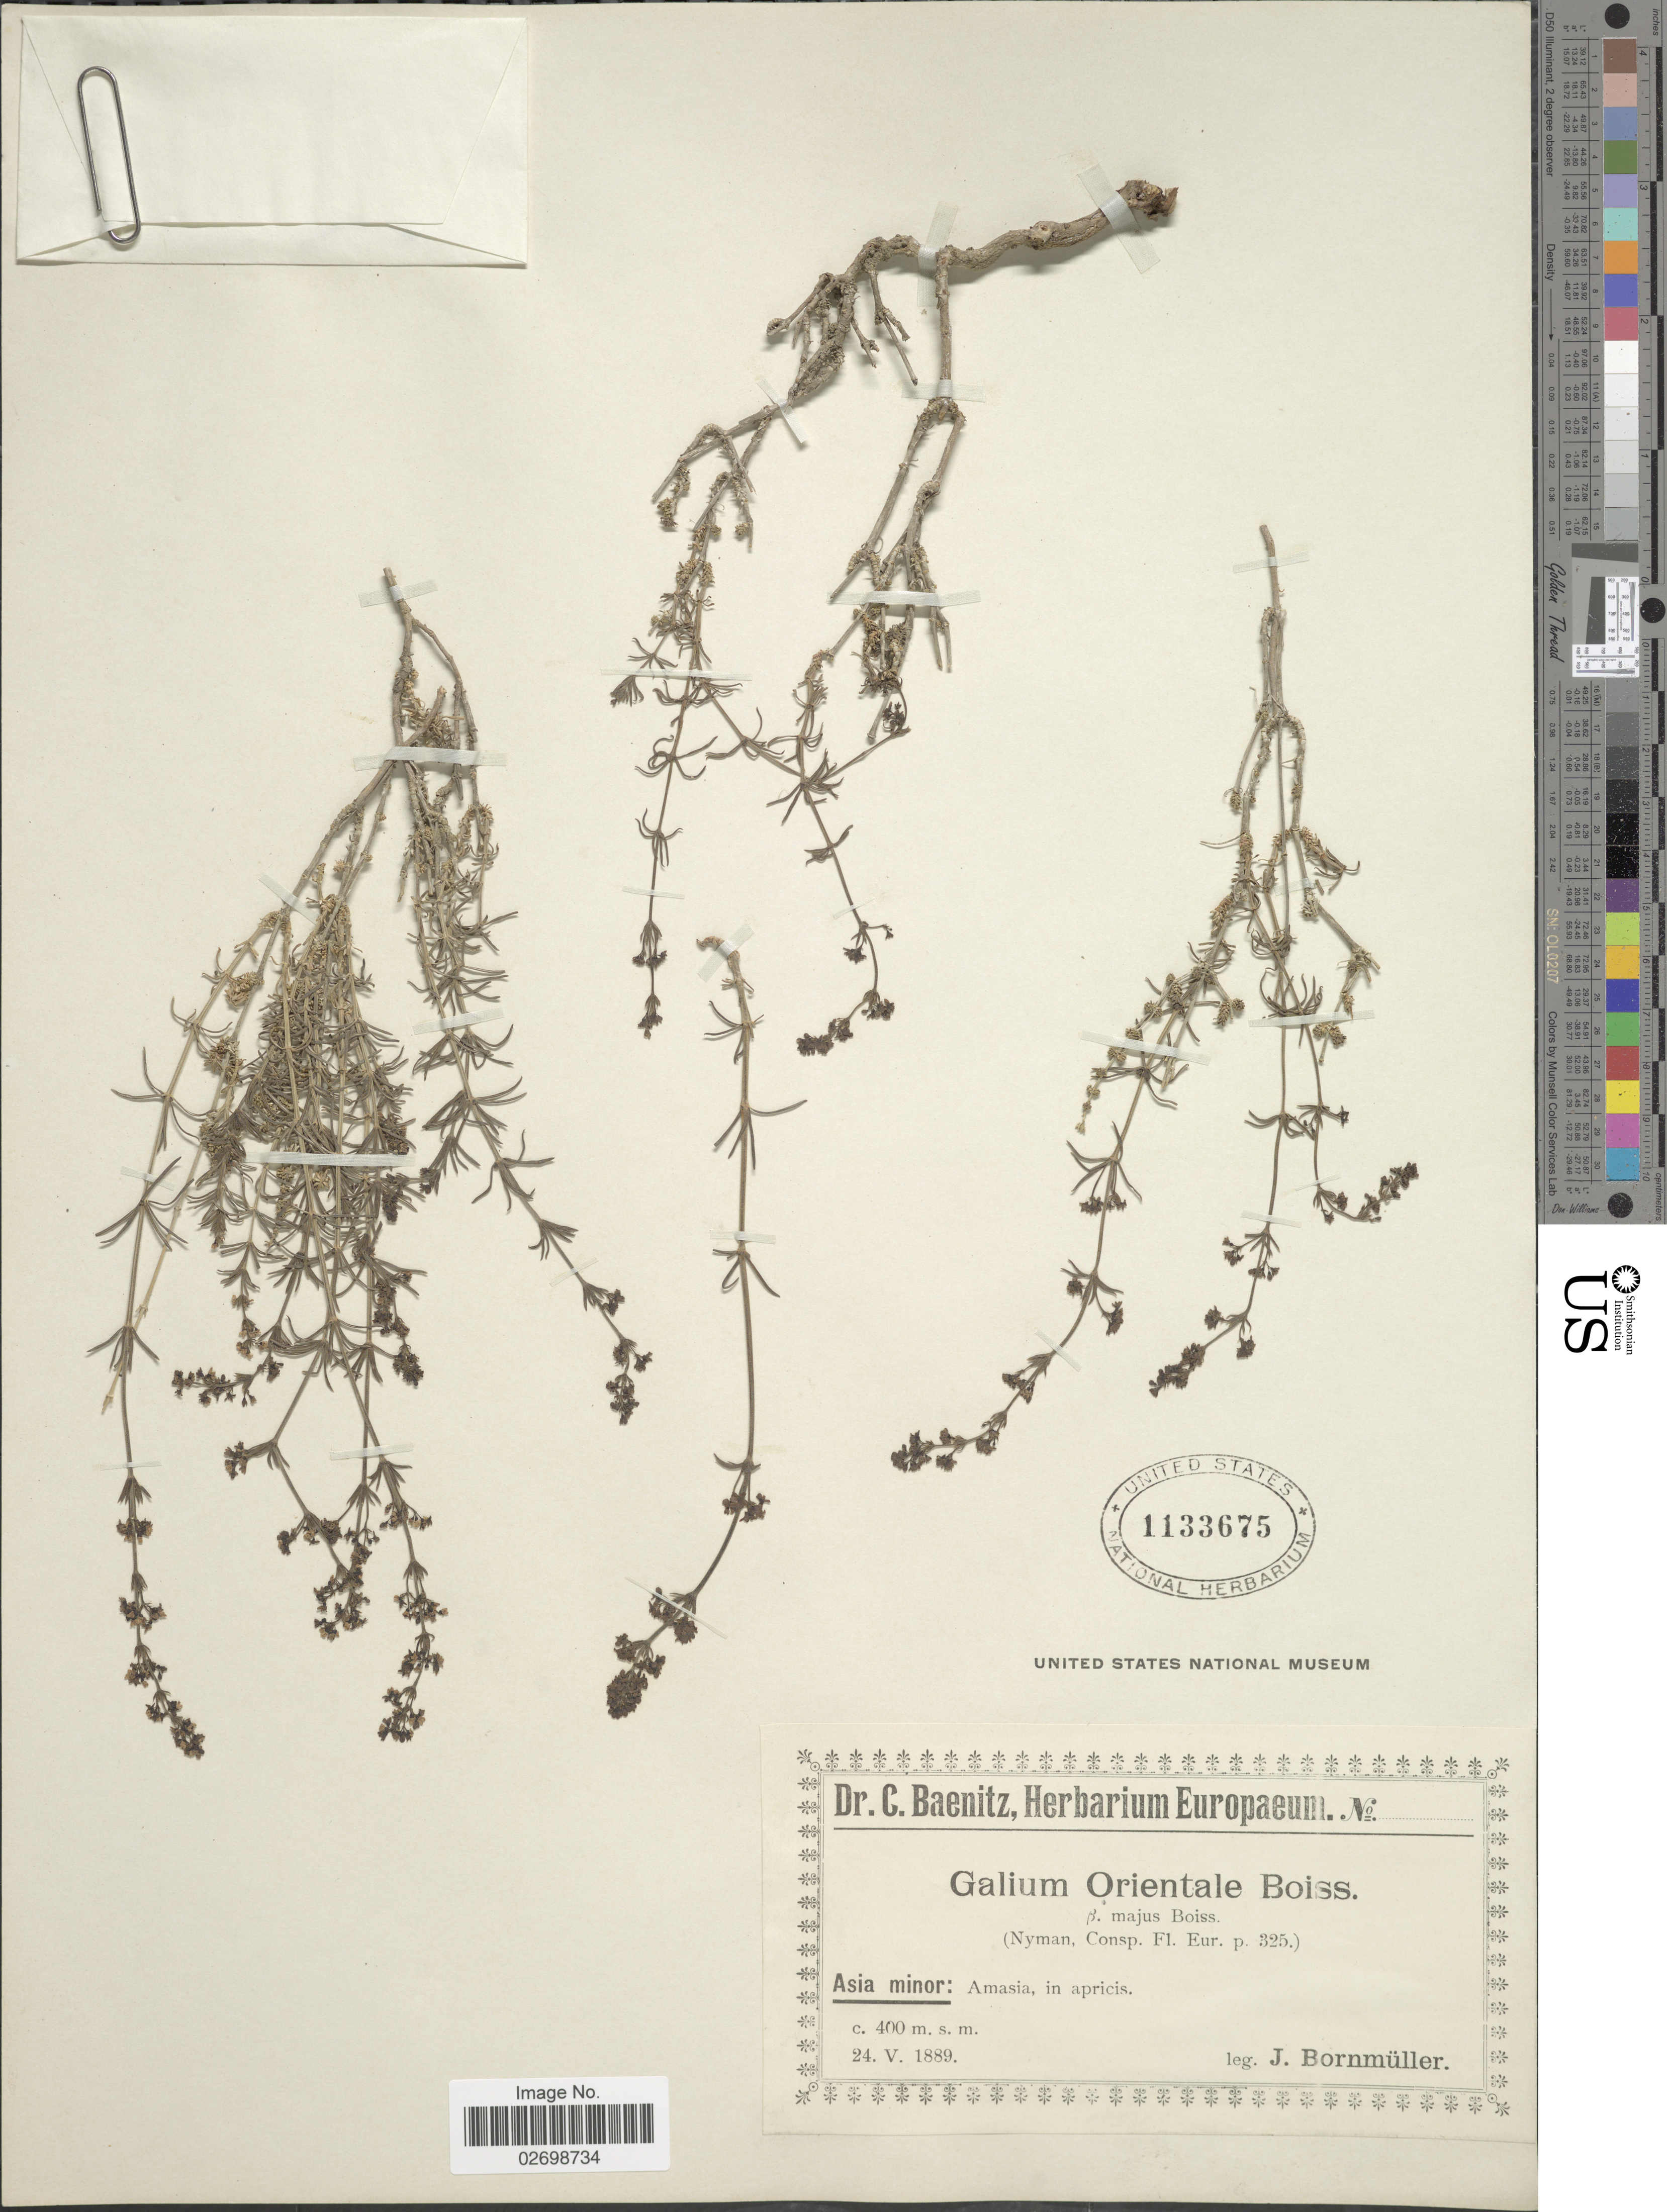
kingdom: Plantae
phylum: Tracheophyta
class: Magnoliopsida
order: Gentianales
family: Rubiaceae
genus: Galium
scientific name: Galium orientale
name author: Boiss.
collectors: J. Bornmüller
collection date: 1889-05-24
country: Turkey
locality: Asia Minor: Amasia, in apricis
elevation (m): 400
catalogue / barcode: US 1133675